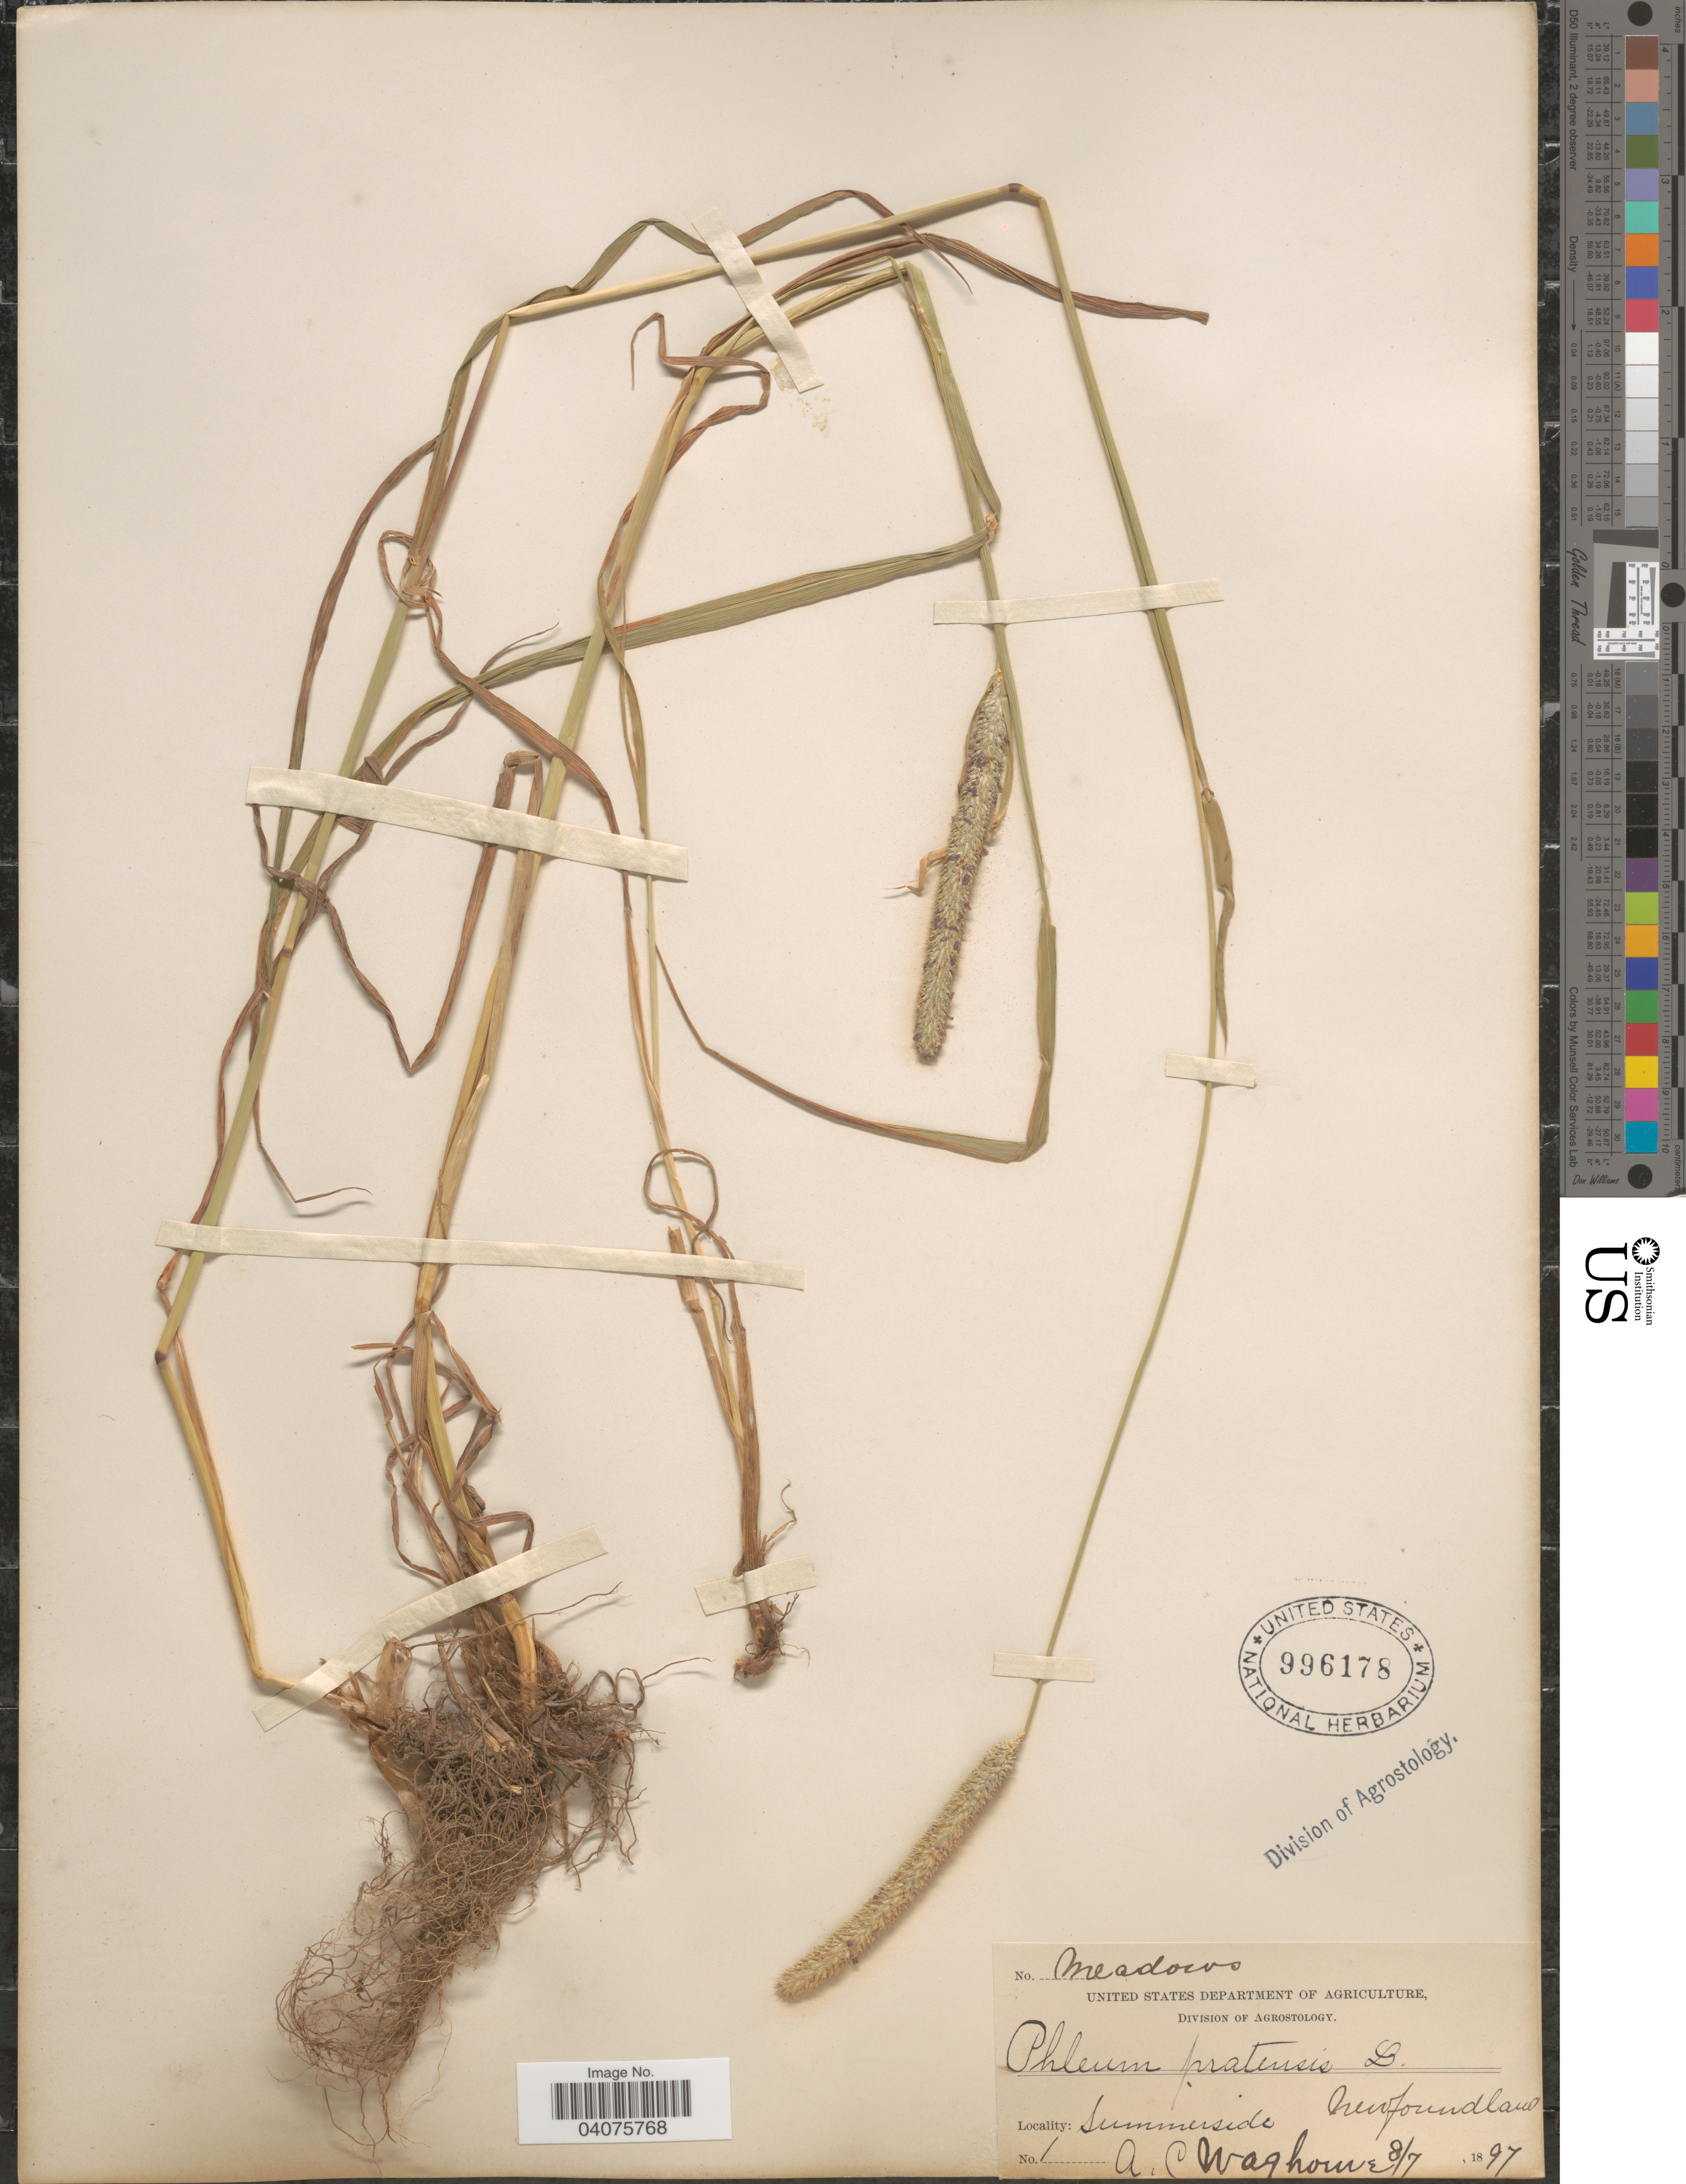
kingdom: Plantae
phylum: Tracheophyta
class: Liliopsida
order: Poales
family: Poaceae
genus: Phleum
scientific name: Phleum pratense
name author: L.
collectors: A. Waghorne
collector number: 1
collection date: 1897-07-08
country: Canada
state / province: Newfoundland and Labrador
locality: Meadows. Summerside.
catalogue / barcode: US 996178